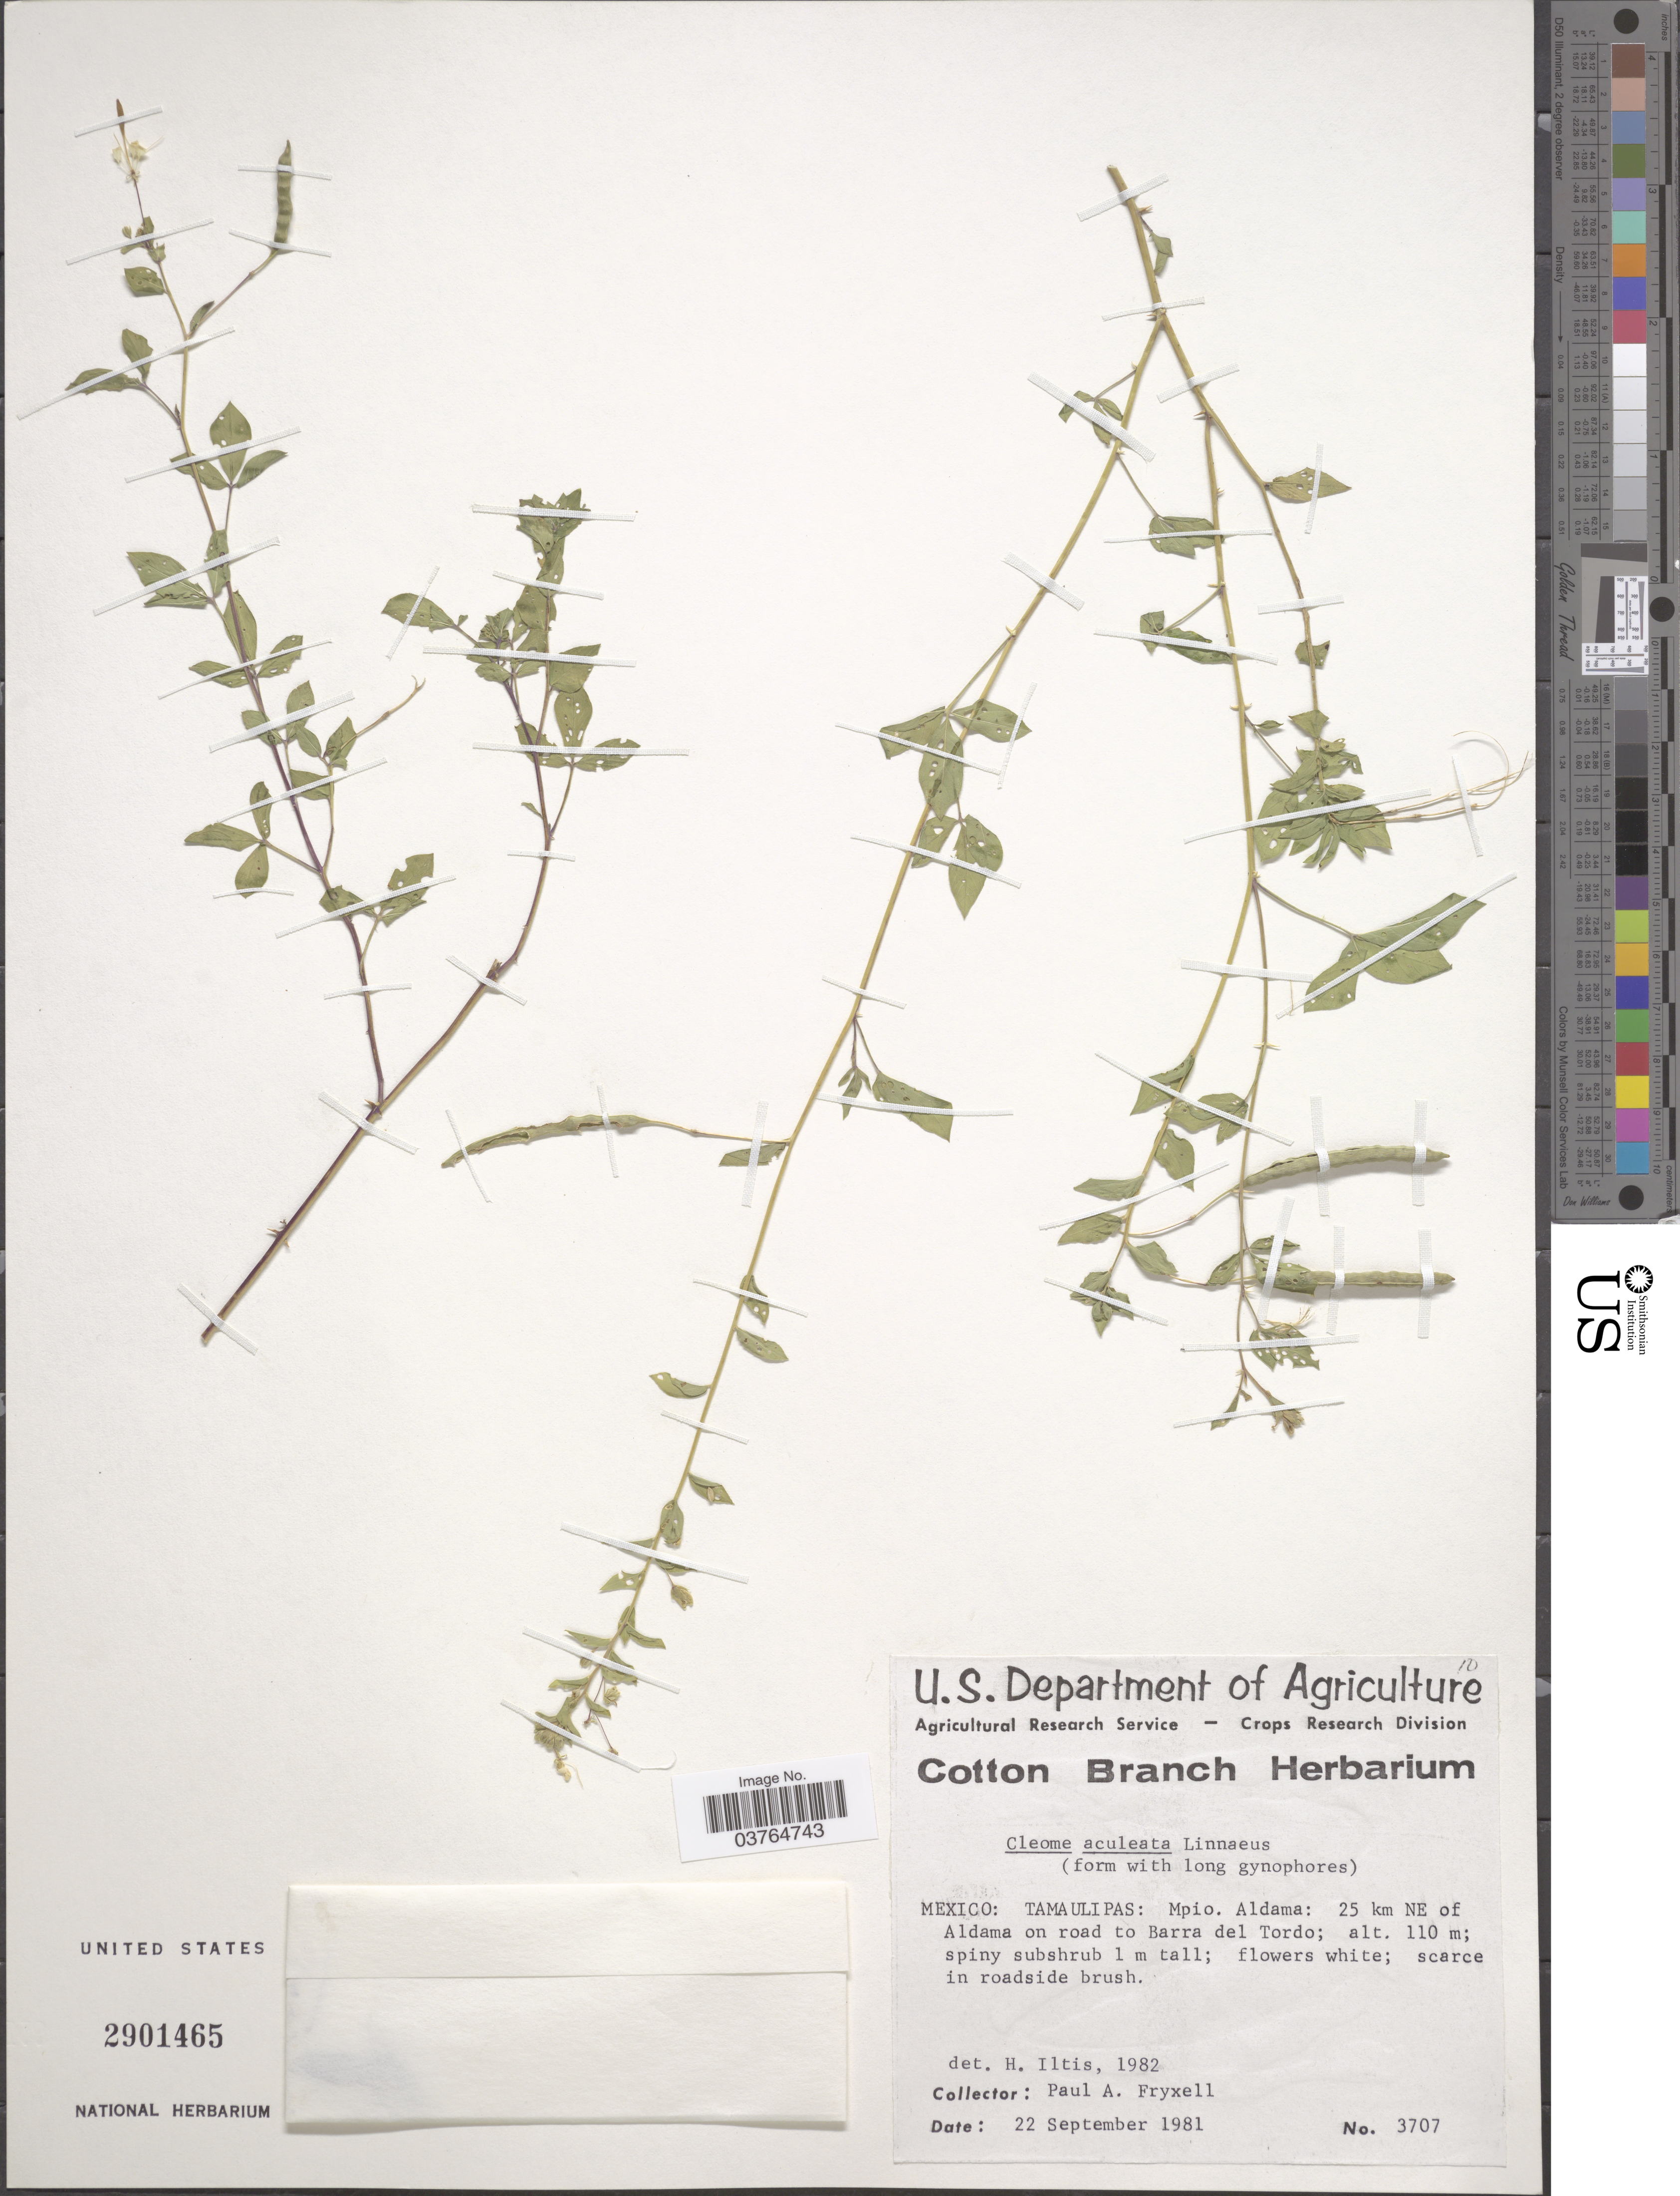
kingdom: Plantae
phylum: Tracheophyta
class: Magnoliopsida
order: Brassicales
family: Cleomaceae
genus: Tarenaya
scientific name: Tarenaya aculeata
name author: (L.) Soares Neto & Roalson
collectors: P. A. Fryxell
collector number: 3707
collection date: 1981-09-22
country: Mexico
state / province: Tamaulipas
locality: Mpio. Aldama: 25 km NE of Aldama on road to Barra del Tordo.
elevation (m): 110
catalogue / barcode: US 2901465